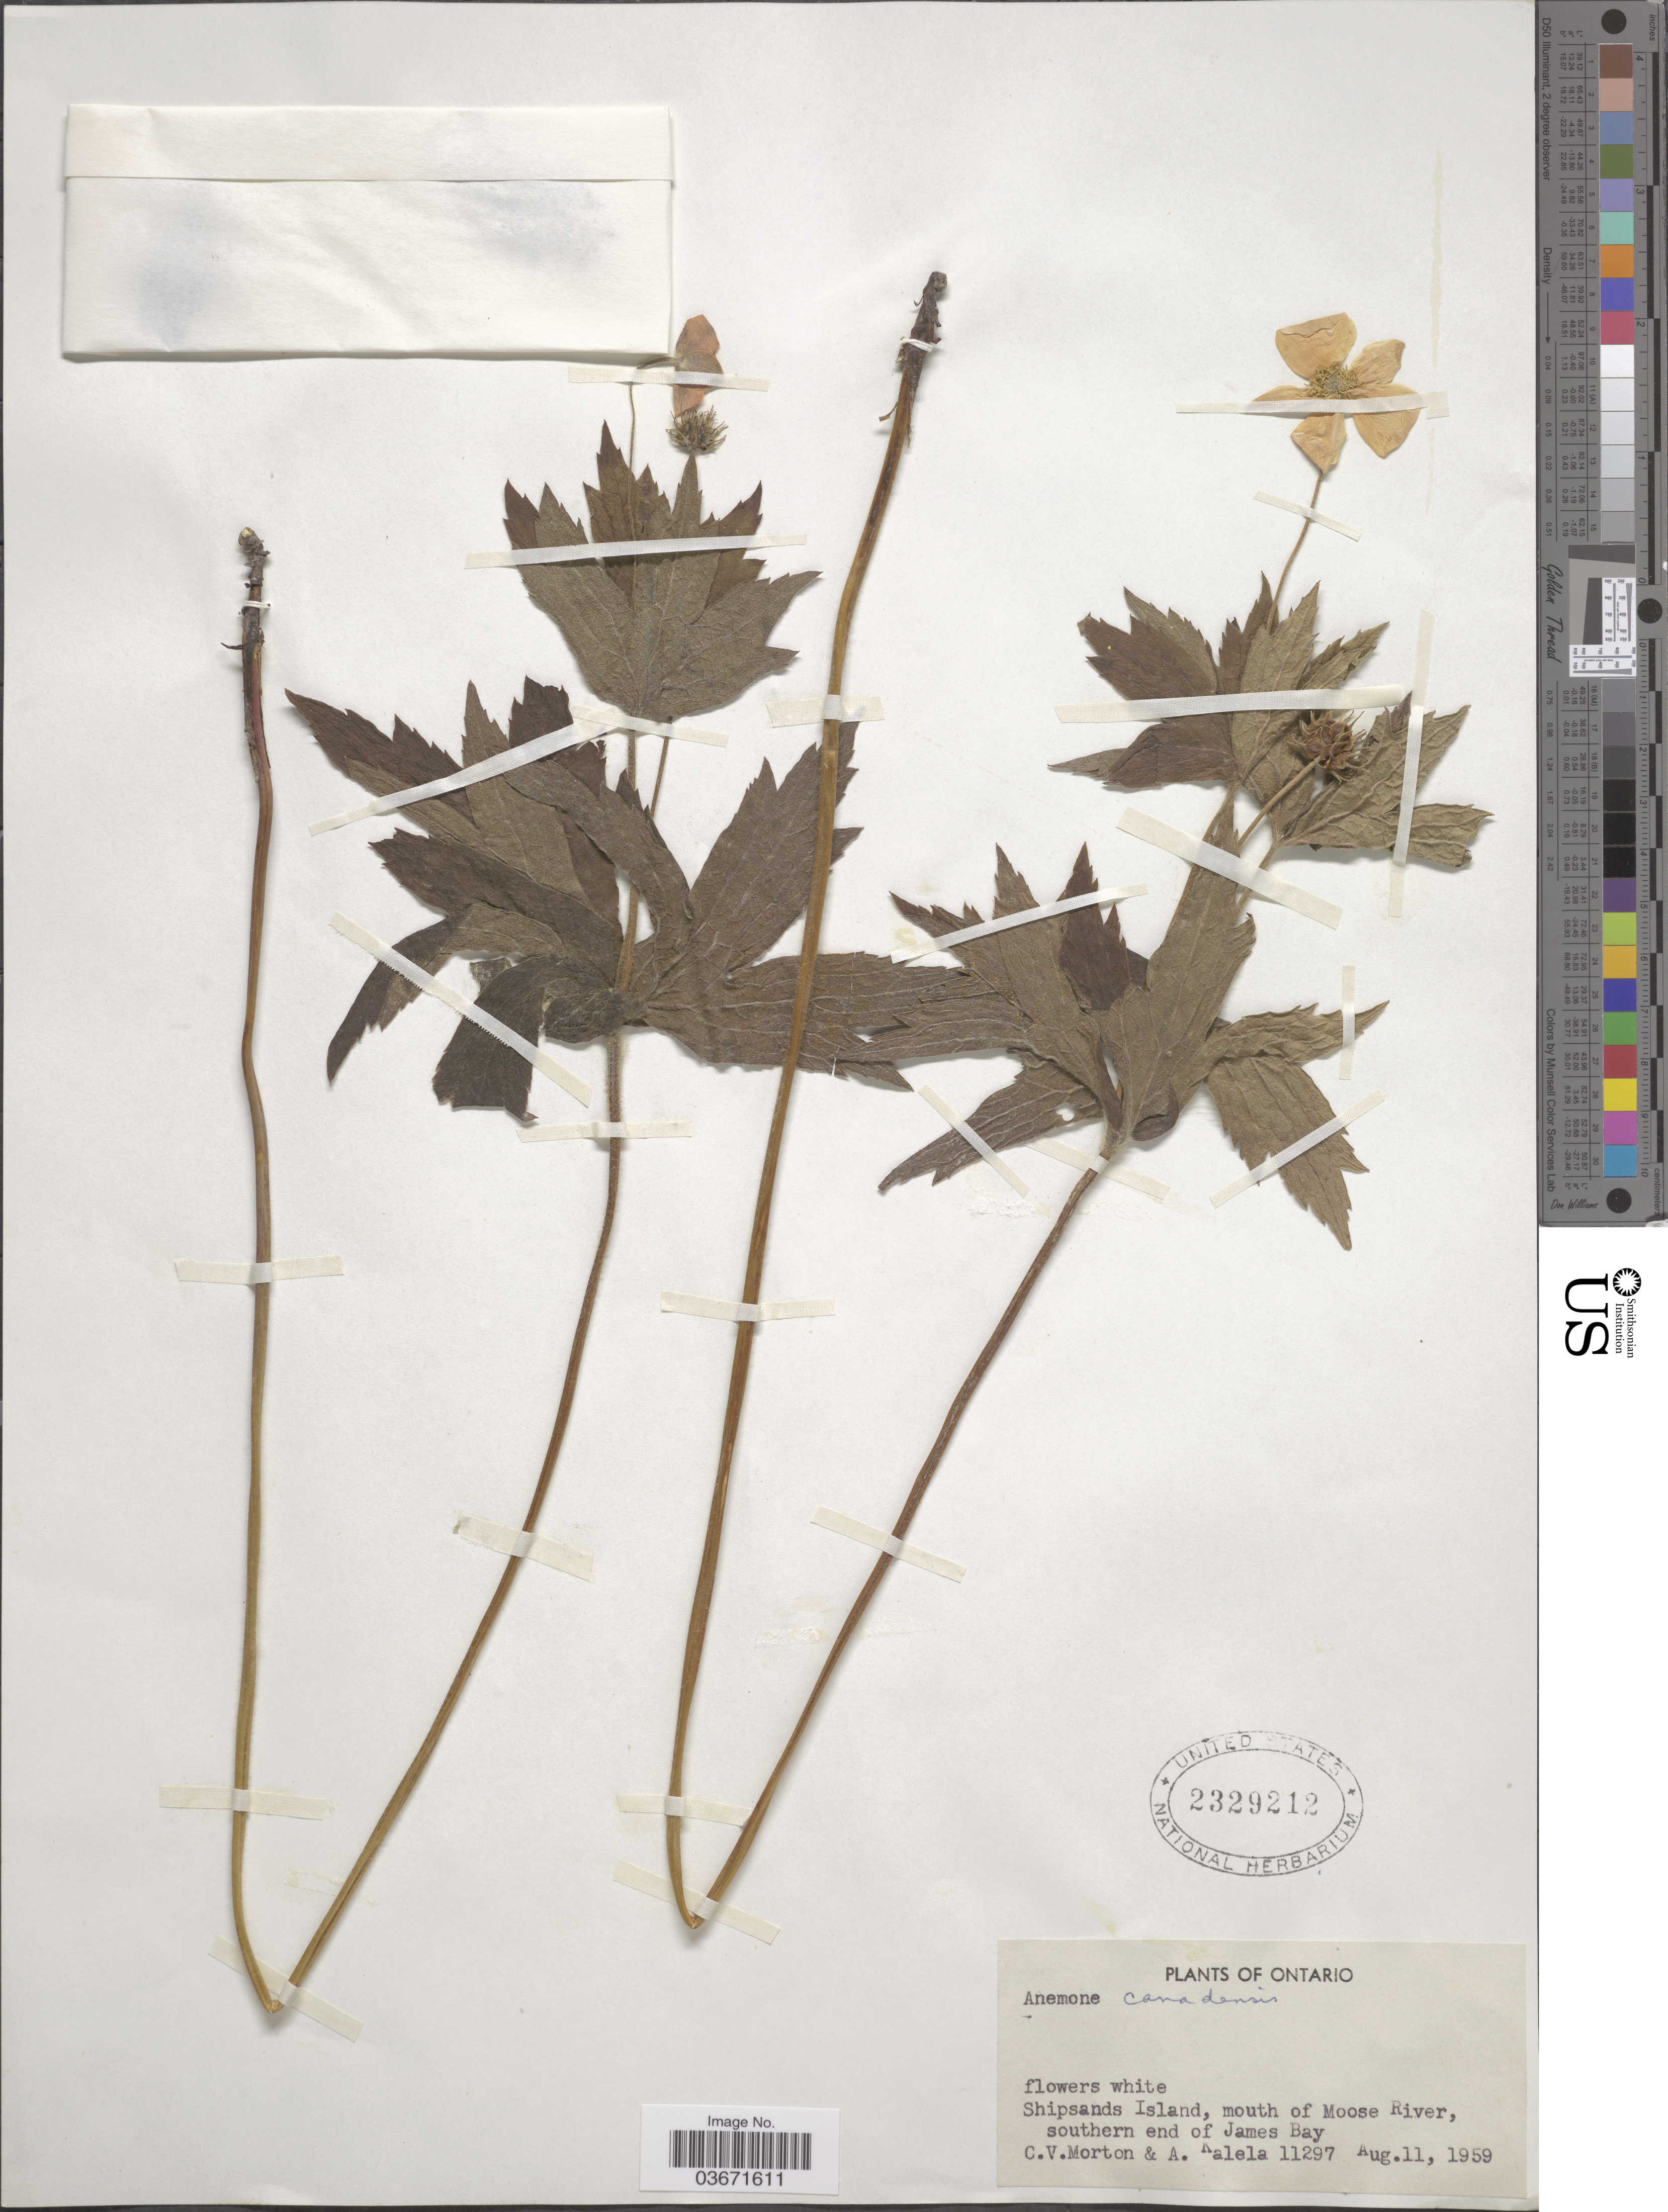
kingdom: Plantae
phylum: Tracheophyta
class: Magnoliopsida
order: Ranunculales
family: Ranunculaceae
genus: Anemone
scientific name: Anemone canadensis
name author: L.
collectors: C. V. Morton & A. Kalela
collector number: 11297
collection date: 1959-08-11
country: Canada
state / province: Ontario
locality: Shipsands Island, mouth of Moose River, southern end of James Bay.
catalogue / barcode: US 2329212